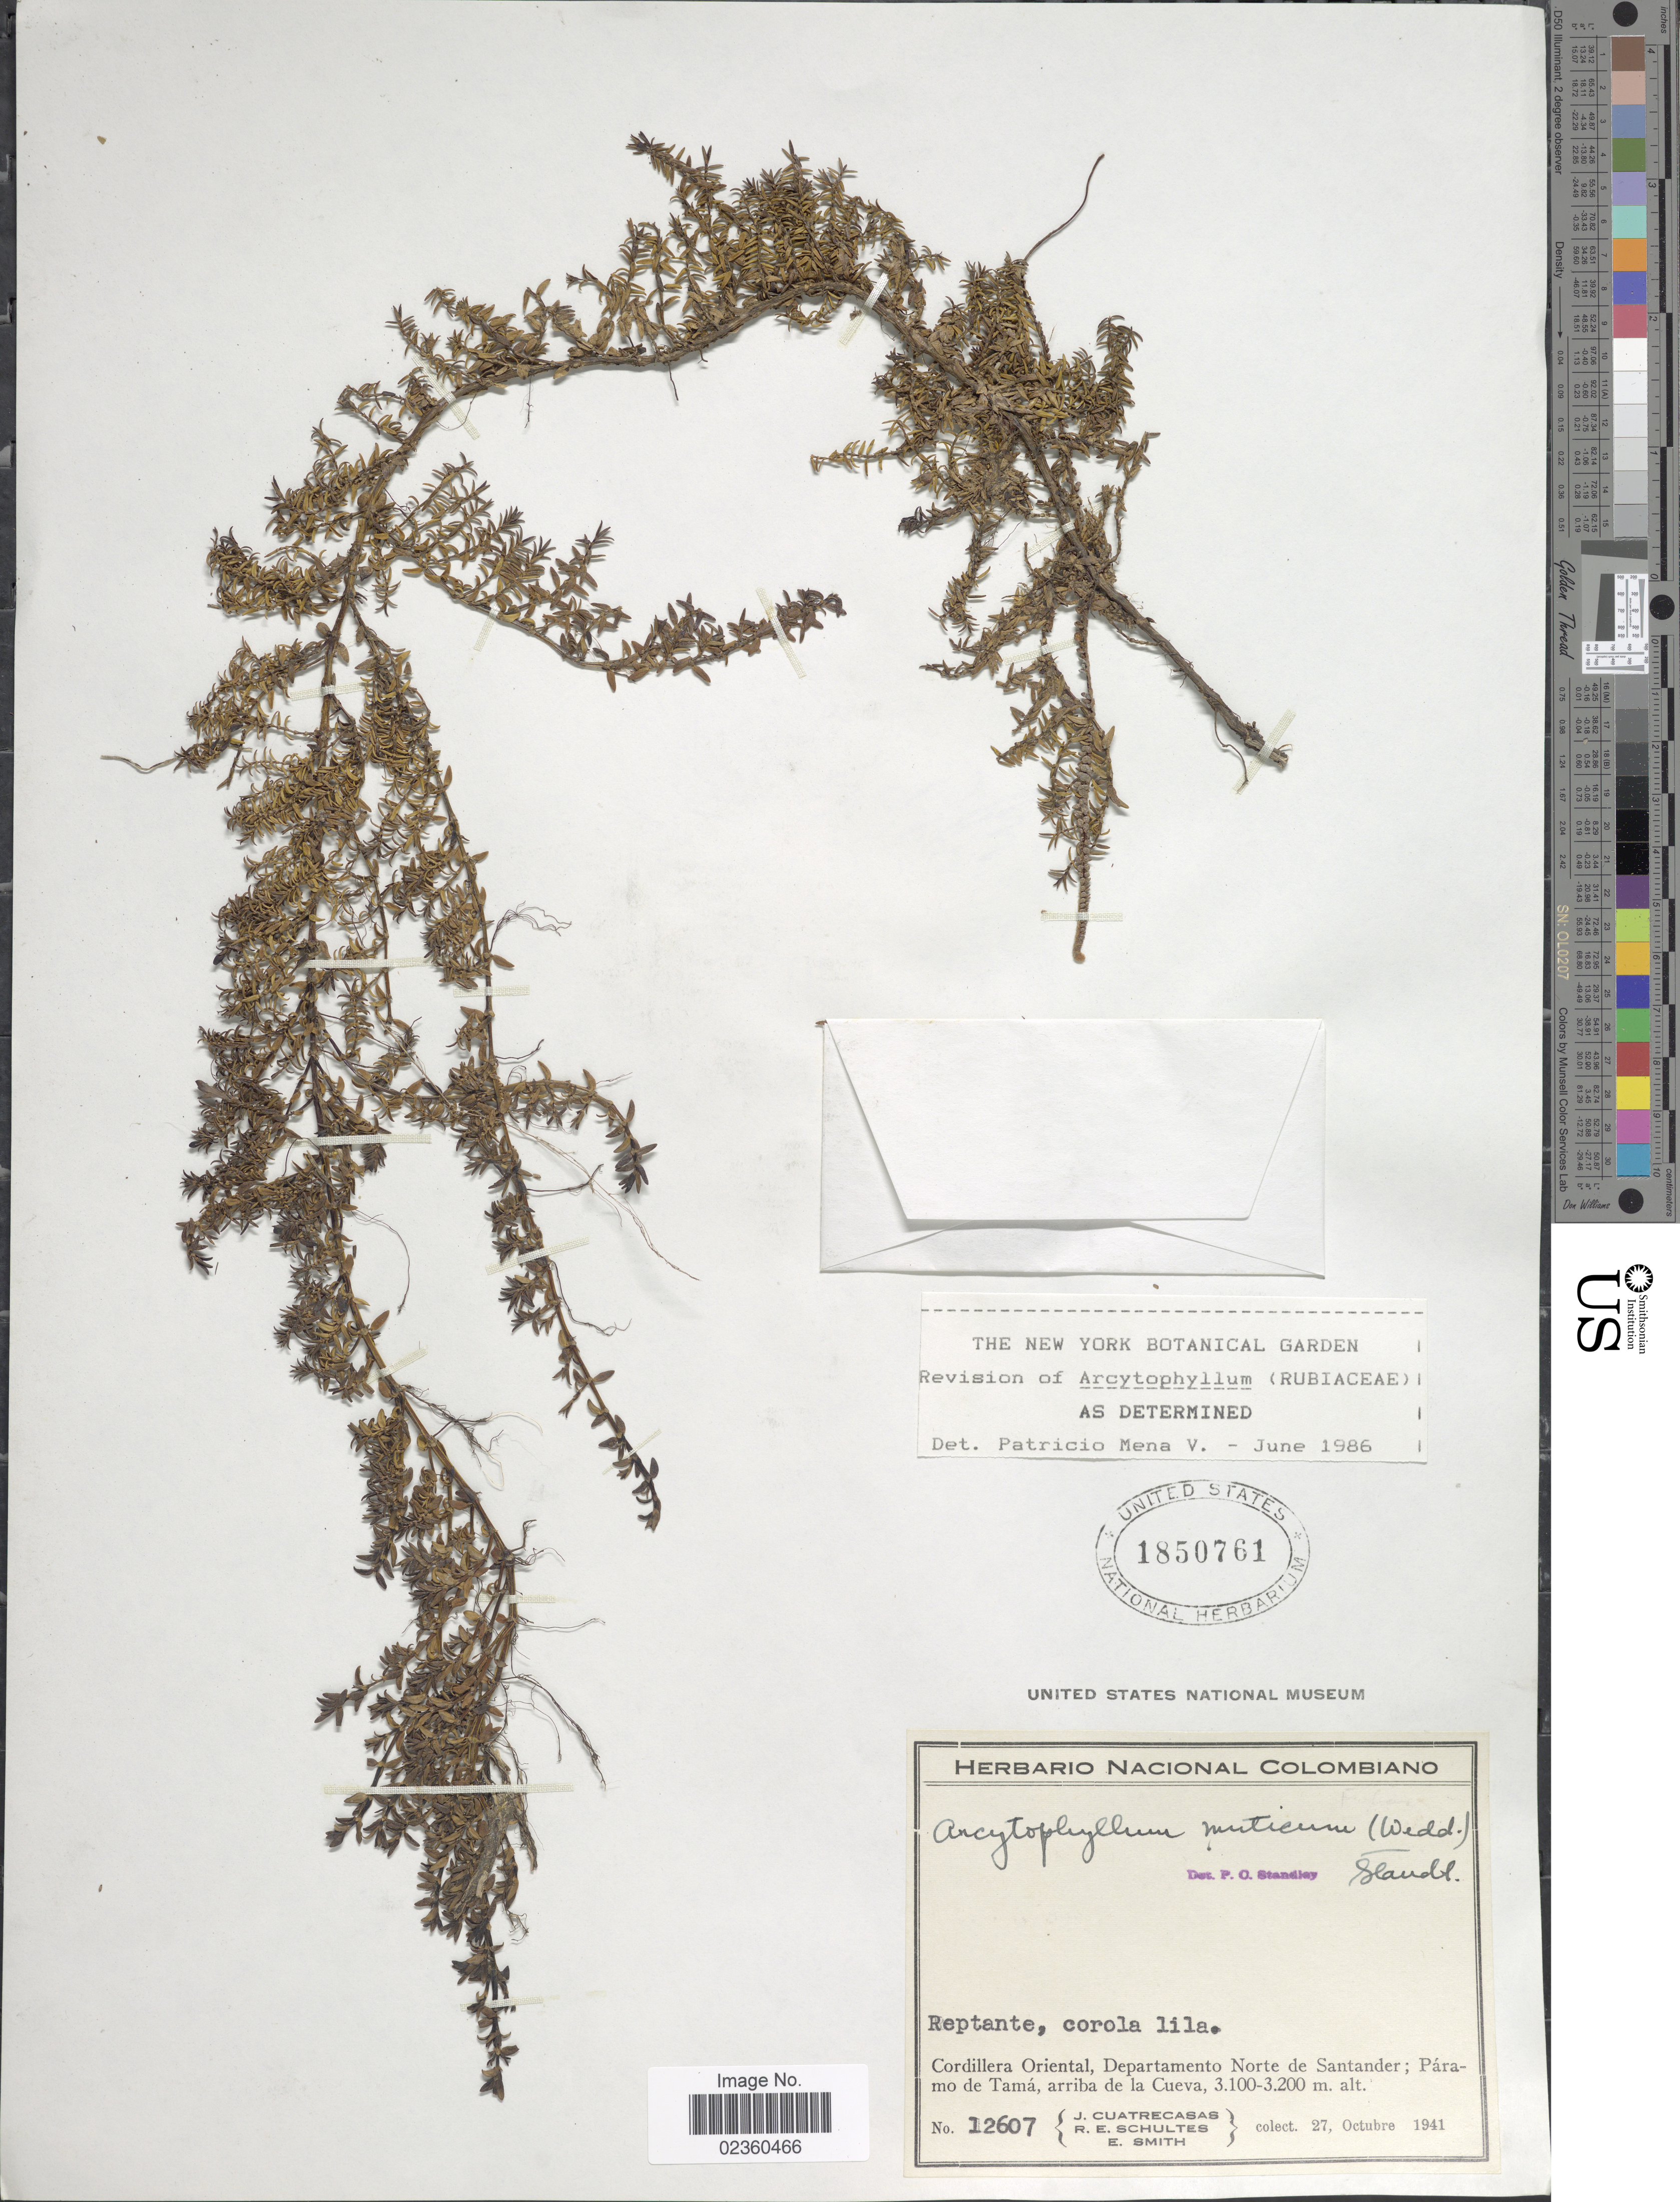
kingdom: Plantae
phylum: Tracheophyta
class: Magnoliopsida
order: Gentianales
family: Rubiaceae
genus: Arcytophyllum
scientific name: Arcytophyllum muticum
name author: (Wedd.) Standl.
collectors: J. Cuatrecasas, R. E. Schultes & E. Smith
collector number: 12607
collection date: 1941-10-27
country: Colombia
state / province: Norte de Santander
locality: Cordillera Oriental, Departamento Norte de Santander; Páramo de Tamá, arriba de la Cueva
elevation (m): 3100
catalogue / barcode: US 1850761